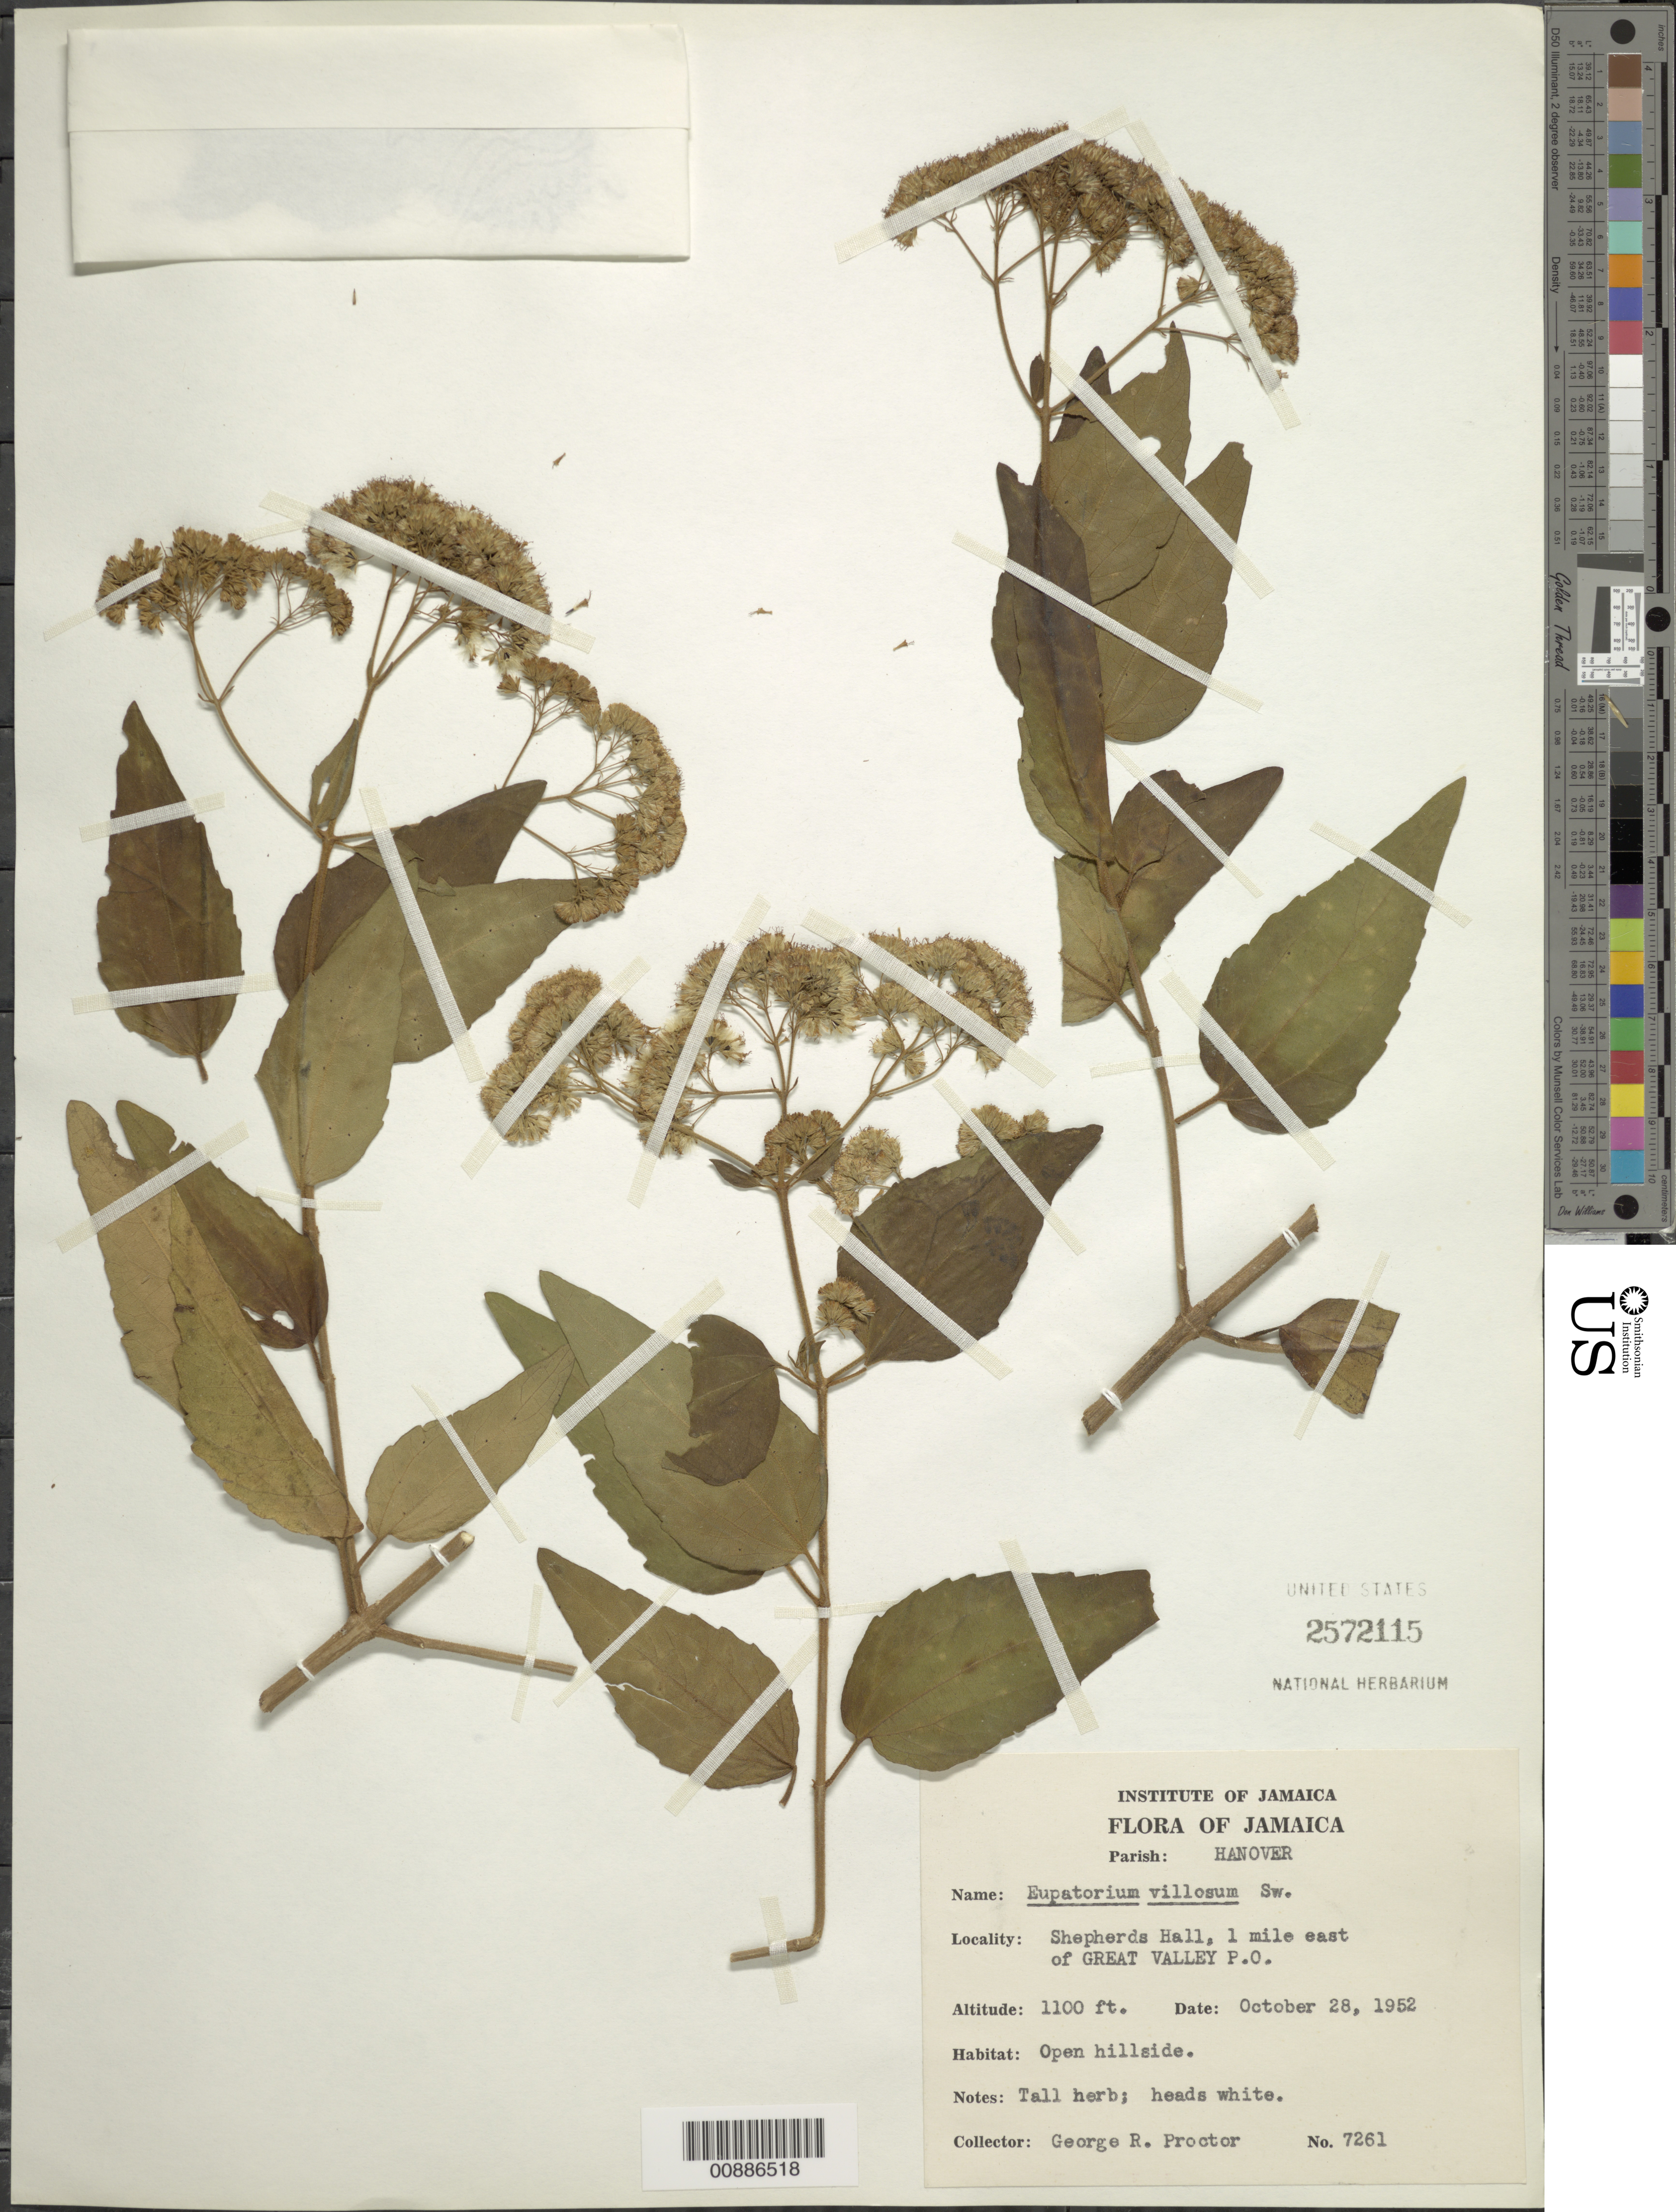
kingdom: Plantae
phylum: Tracheophyta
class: Magnoliopsida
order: Asterales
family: Asteraceae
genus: Koanophyllon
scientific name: Koanophyllon villosum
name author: (Sw.) R.M. King & H. Rob.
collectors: G. R. Proctor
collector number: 7261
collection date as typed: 28 Oct 1952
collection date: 1952-10-28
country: Jamaica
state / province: Hanover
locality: Sheperds Hall, 1 mi. east of Great Valley P.O.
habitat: Open hillside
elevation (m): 335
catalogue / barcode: US 2572115